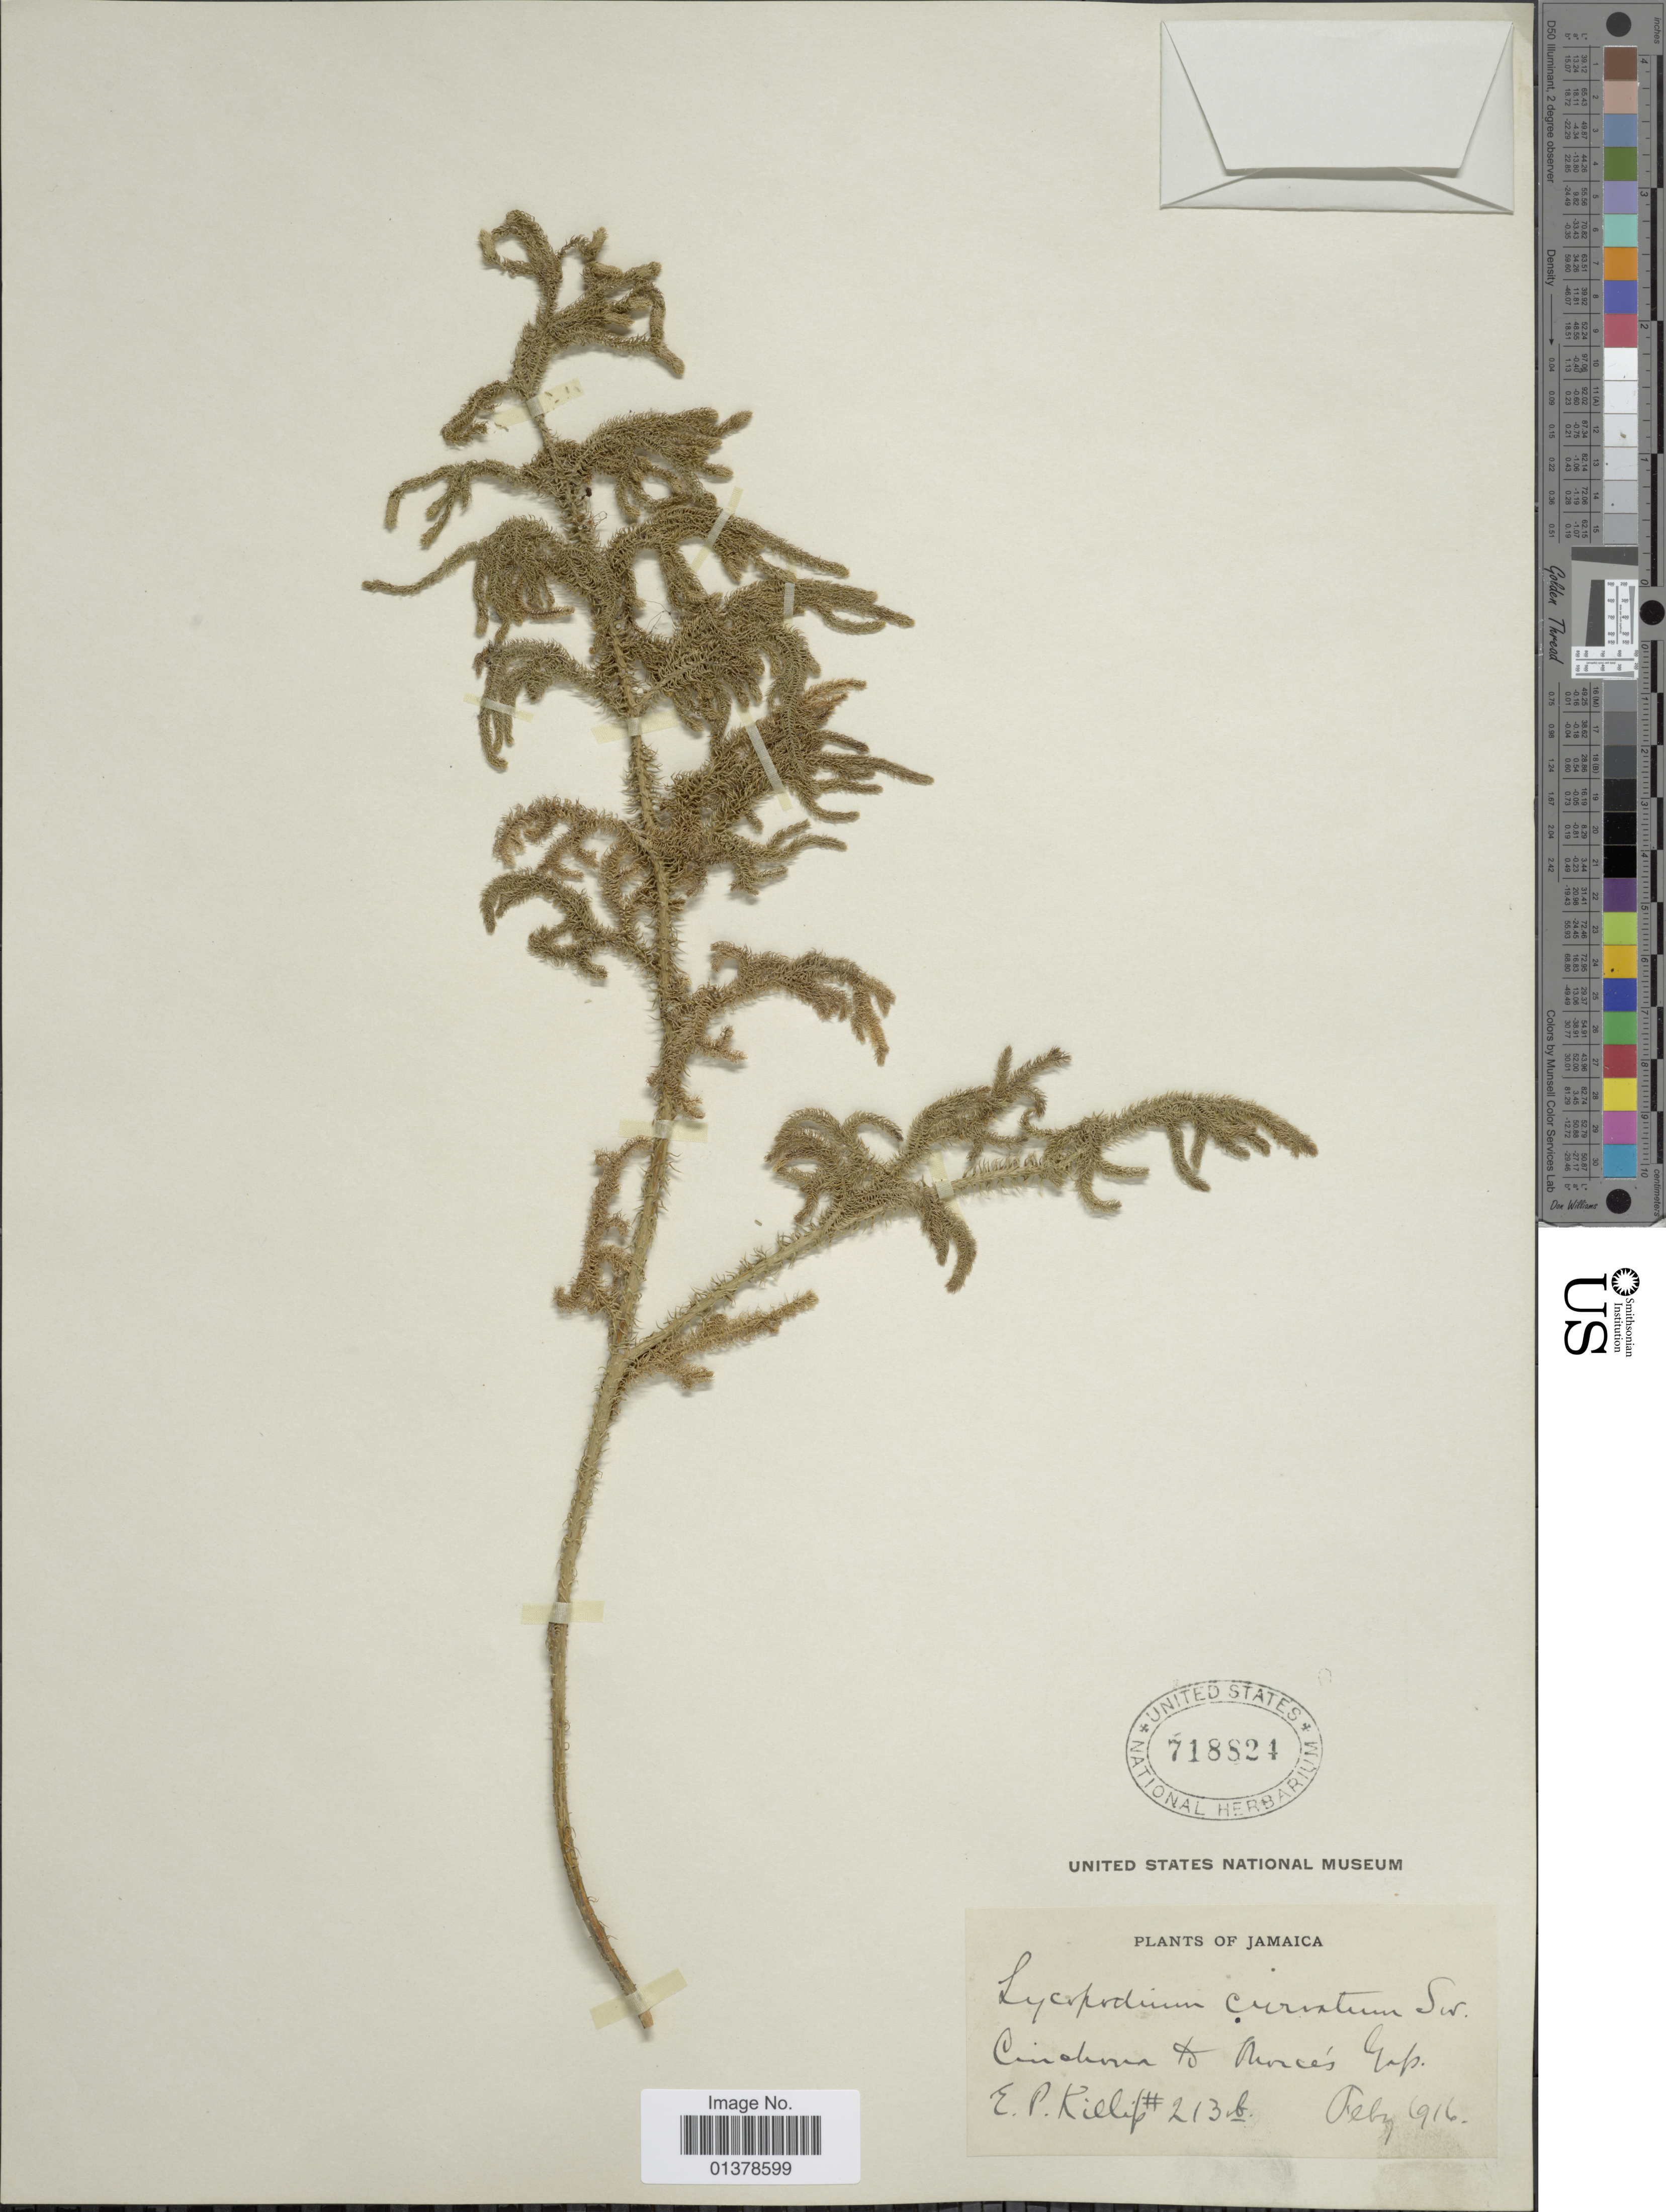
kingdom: Plantae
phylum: Tracheophyta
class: Lycopodiopsida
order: Lycopodiales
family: Lycopodiaceae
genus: Palhinhaea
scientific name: Palhinhaea cernua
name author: (L.) Vasc. & Franco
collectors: E. P. Killip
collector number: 213b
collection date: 1916-02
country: Jamaica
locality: Cinchona to Morces Gap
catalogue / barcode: US 718824